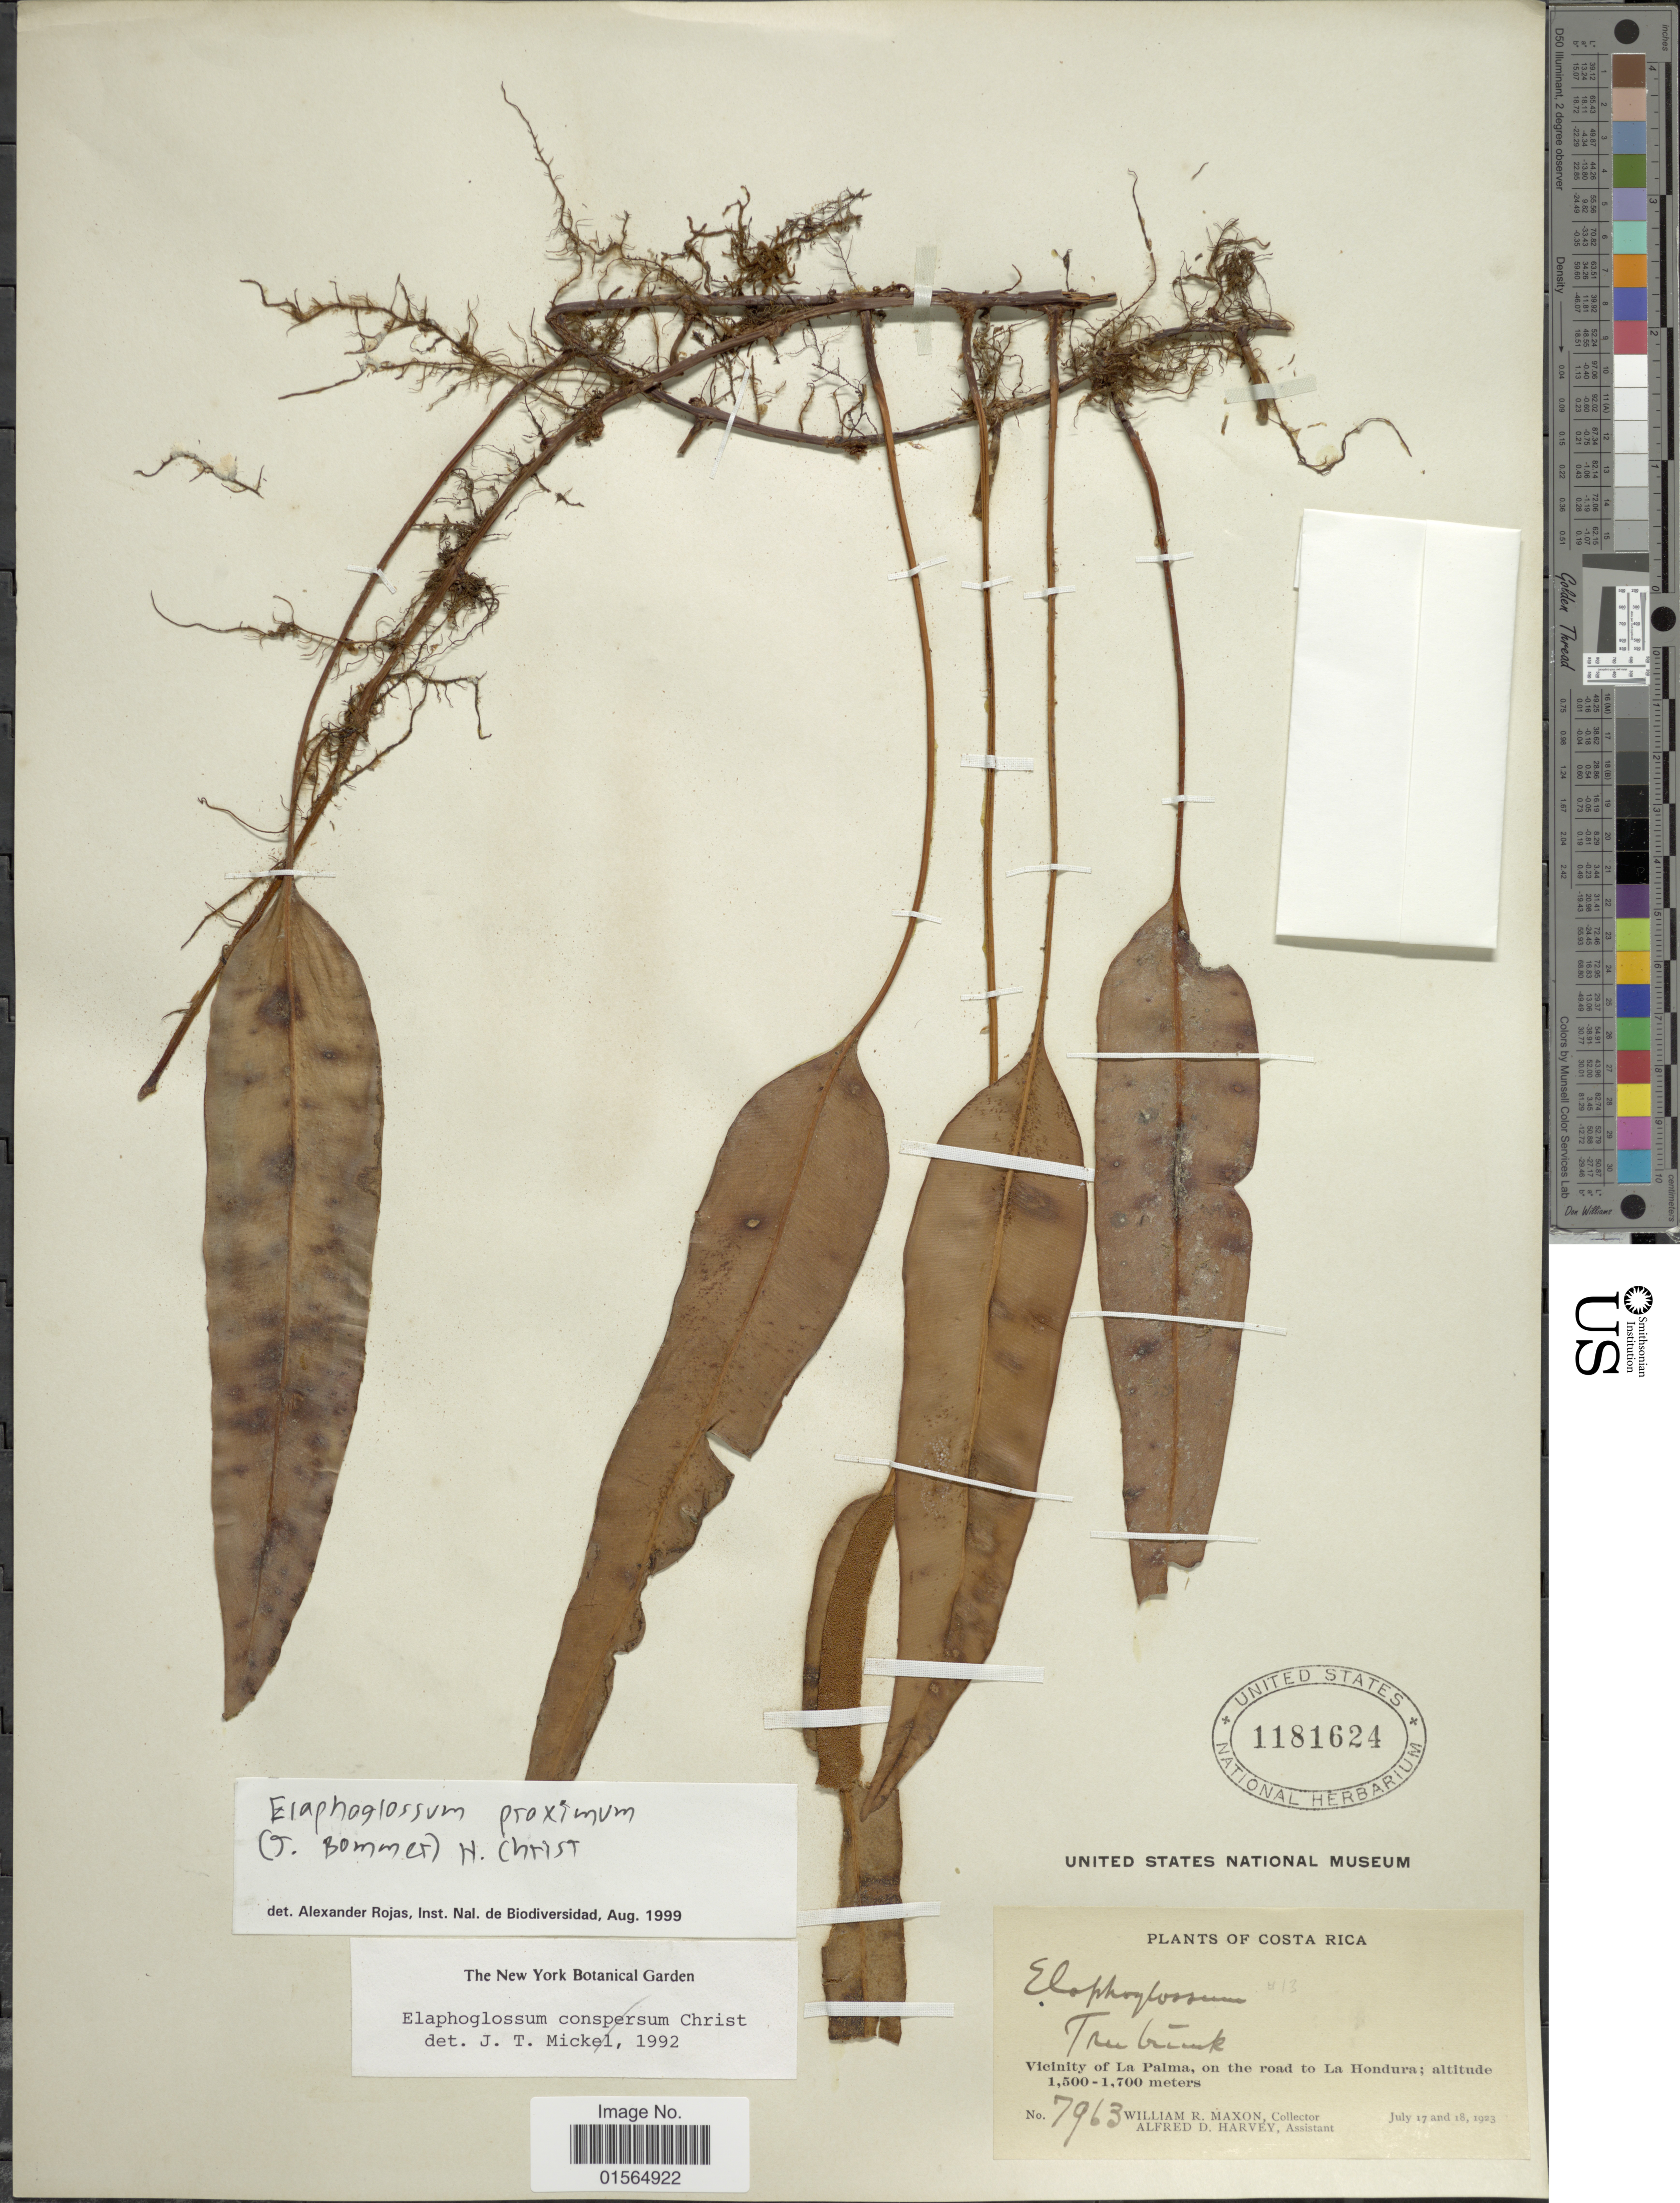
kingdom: Plantae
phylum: Tracheophyta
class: Polypodiopsida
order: Polypodiales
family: Dryopteridaceae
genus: Elaphoglossum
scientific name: Elaphoglossum proximum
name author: (J. Bommer) Christ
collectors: W. R. Maxon & A. D. Harvey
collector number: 7963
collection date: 1923-07-17/1923-07-18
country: Costa Rica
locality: Vicinity of La Palma, on the road to La Hondura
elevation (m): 1500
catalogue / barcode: US 1181624